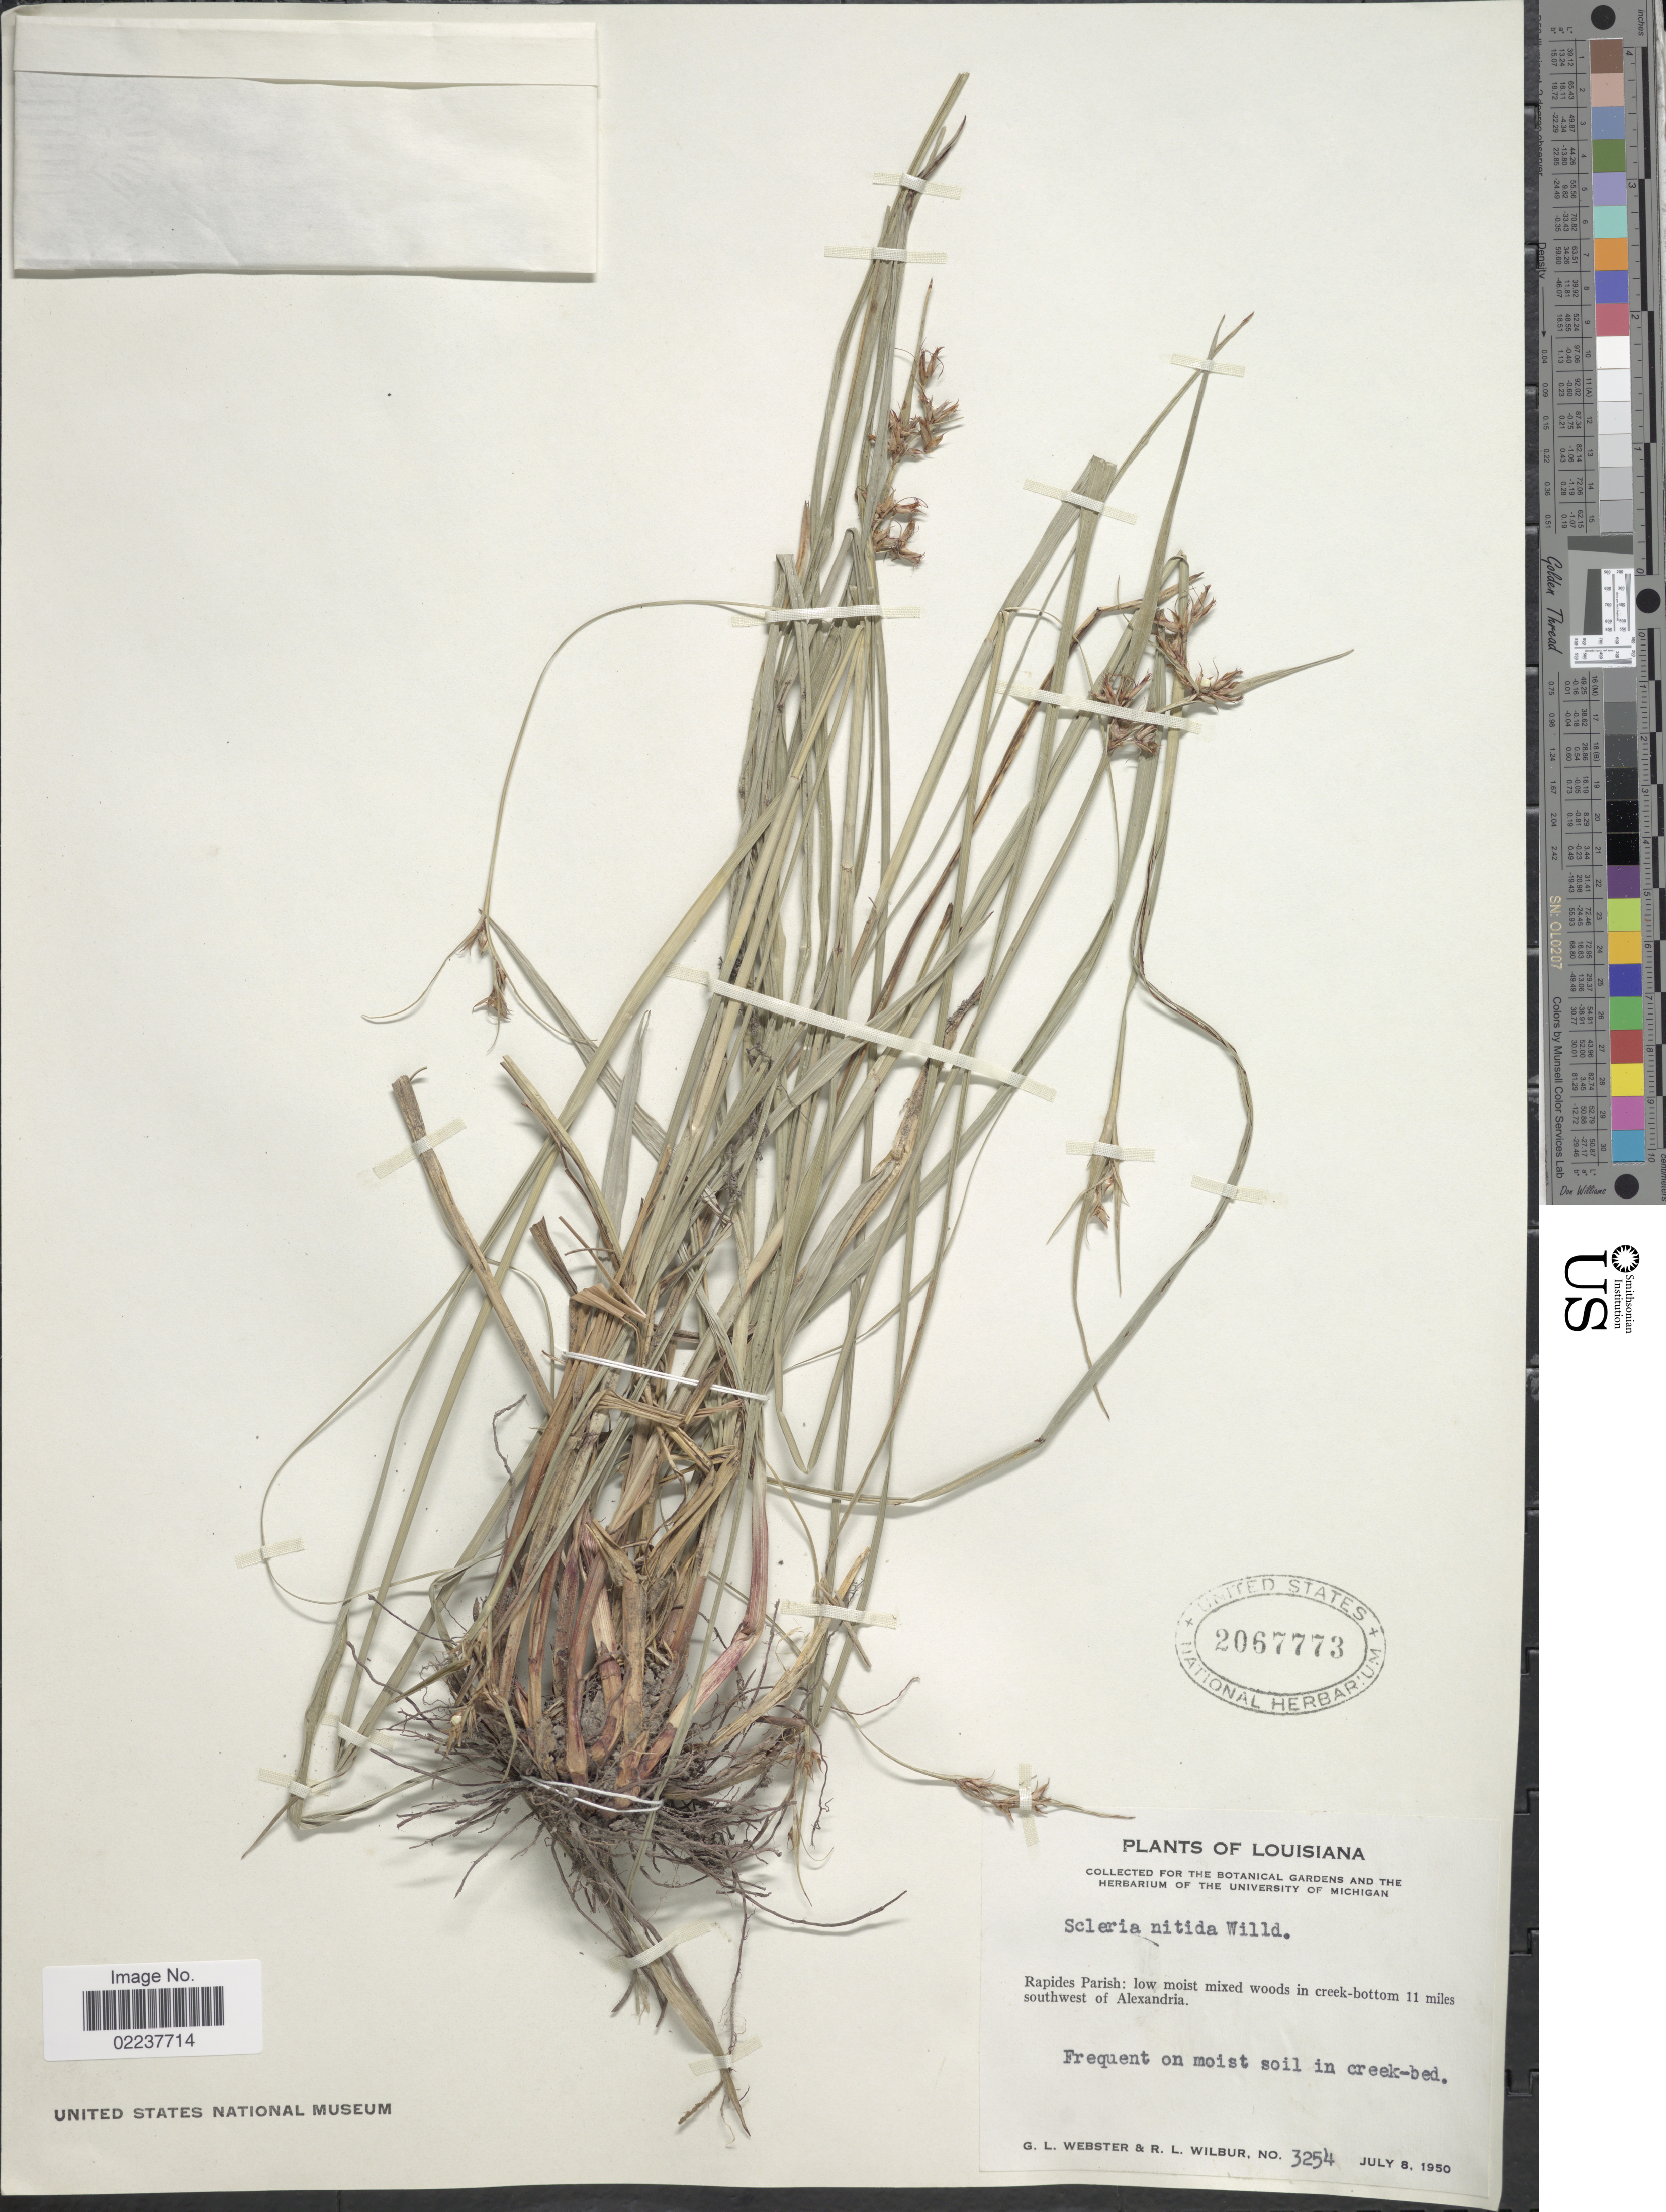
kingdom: Plantae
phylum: Tracheophyta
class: Liliopsida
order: Poales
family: Cyperaceae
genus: Scleria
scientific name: Scleria triglomerata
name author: Michx.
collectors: G. L. Webster & R. L. Wilbur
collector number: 3254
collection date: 1950-07-08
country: United States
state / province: Louisiana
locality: Rapides Parish: low moist mixed woods in creek-bottom 11 miles southwest of Alexandria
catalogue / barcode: US 2067773